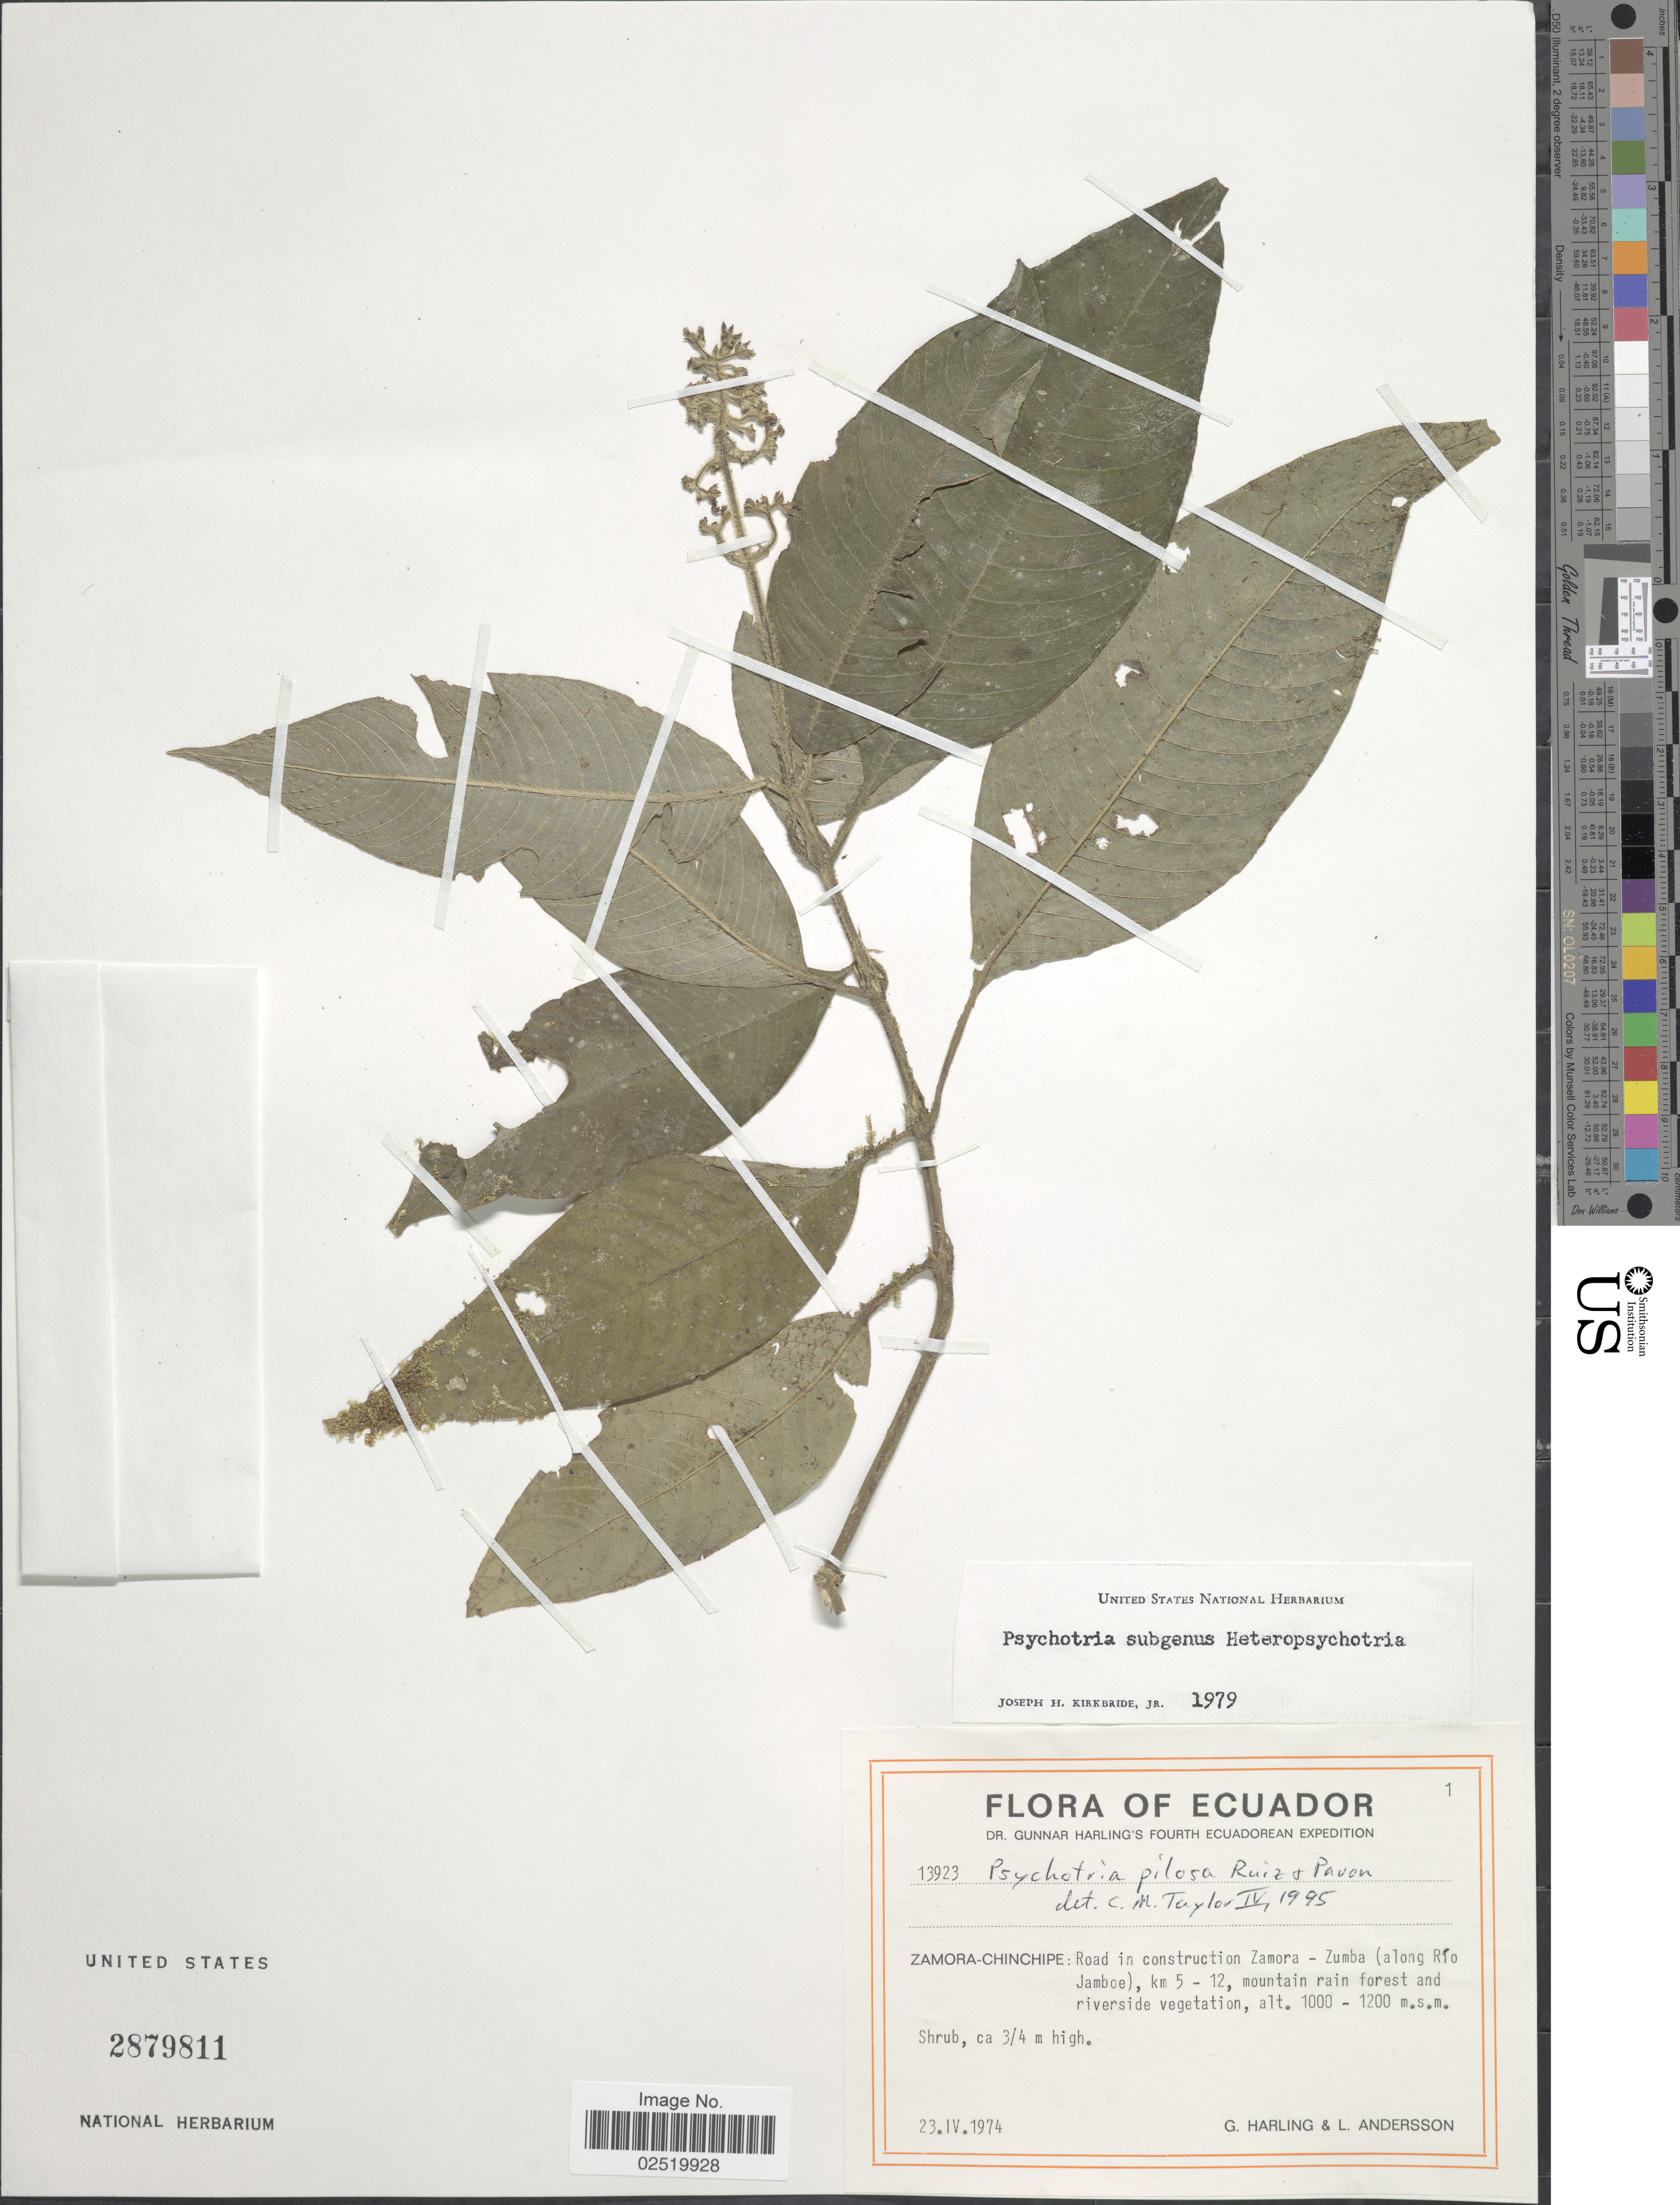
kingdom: Plantae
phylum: Tracheophyta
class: Magnoliopsida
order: Gentianales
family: Rubiaceae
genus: Psychotria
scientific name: Psychotria pilosa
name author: Ruiz & Pav.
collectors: G. Harling & L. Andersson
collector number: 13923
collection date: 1974-04-23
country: Ecuador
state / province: Zamora-Chinchipe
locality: Road in construction Zamora - Zumba (along Rio Jamboe), km 5 - 12, mountain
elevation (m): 1000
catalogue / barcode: US 2879811